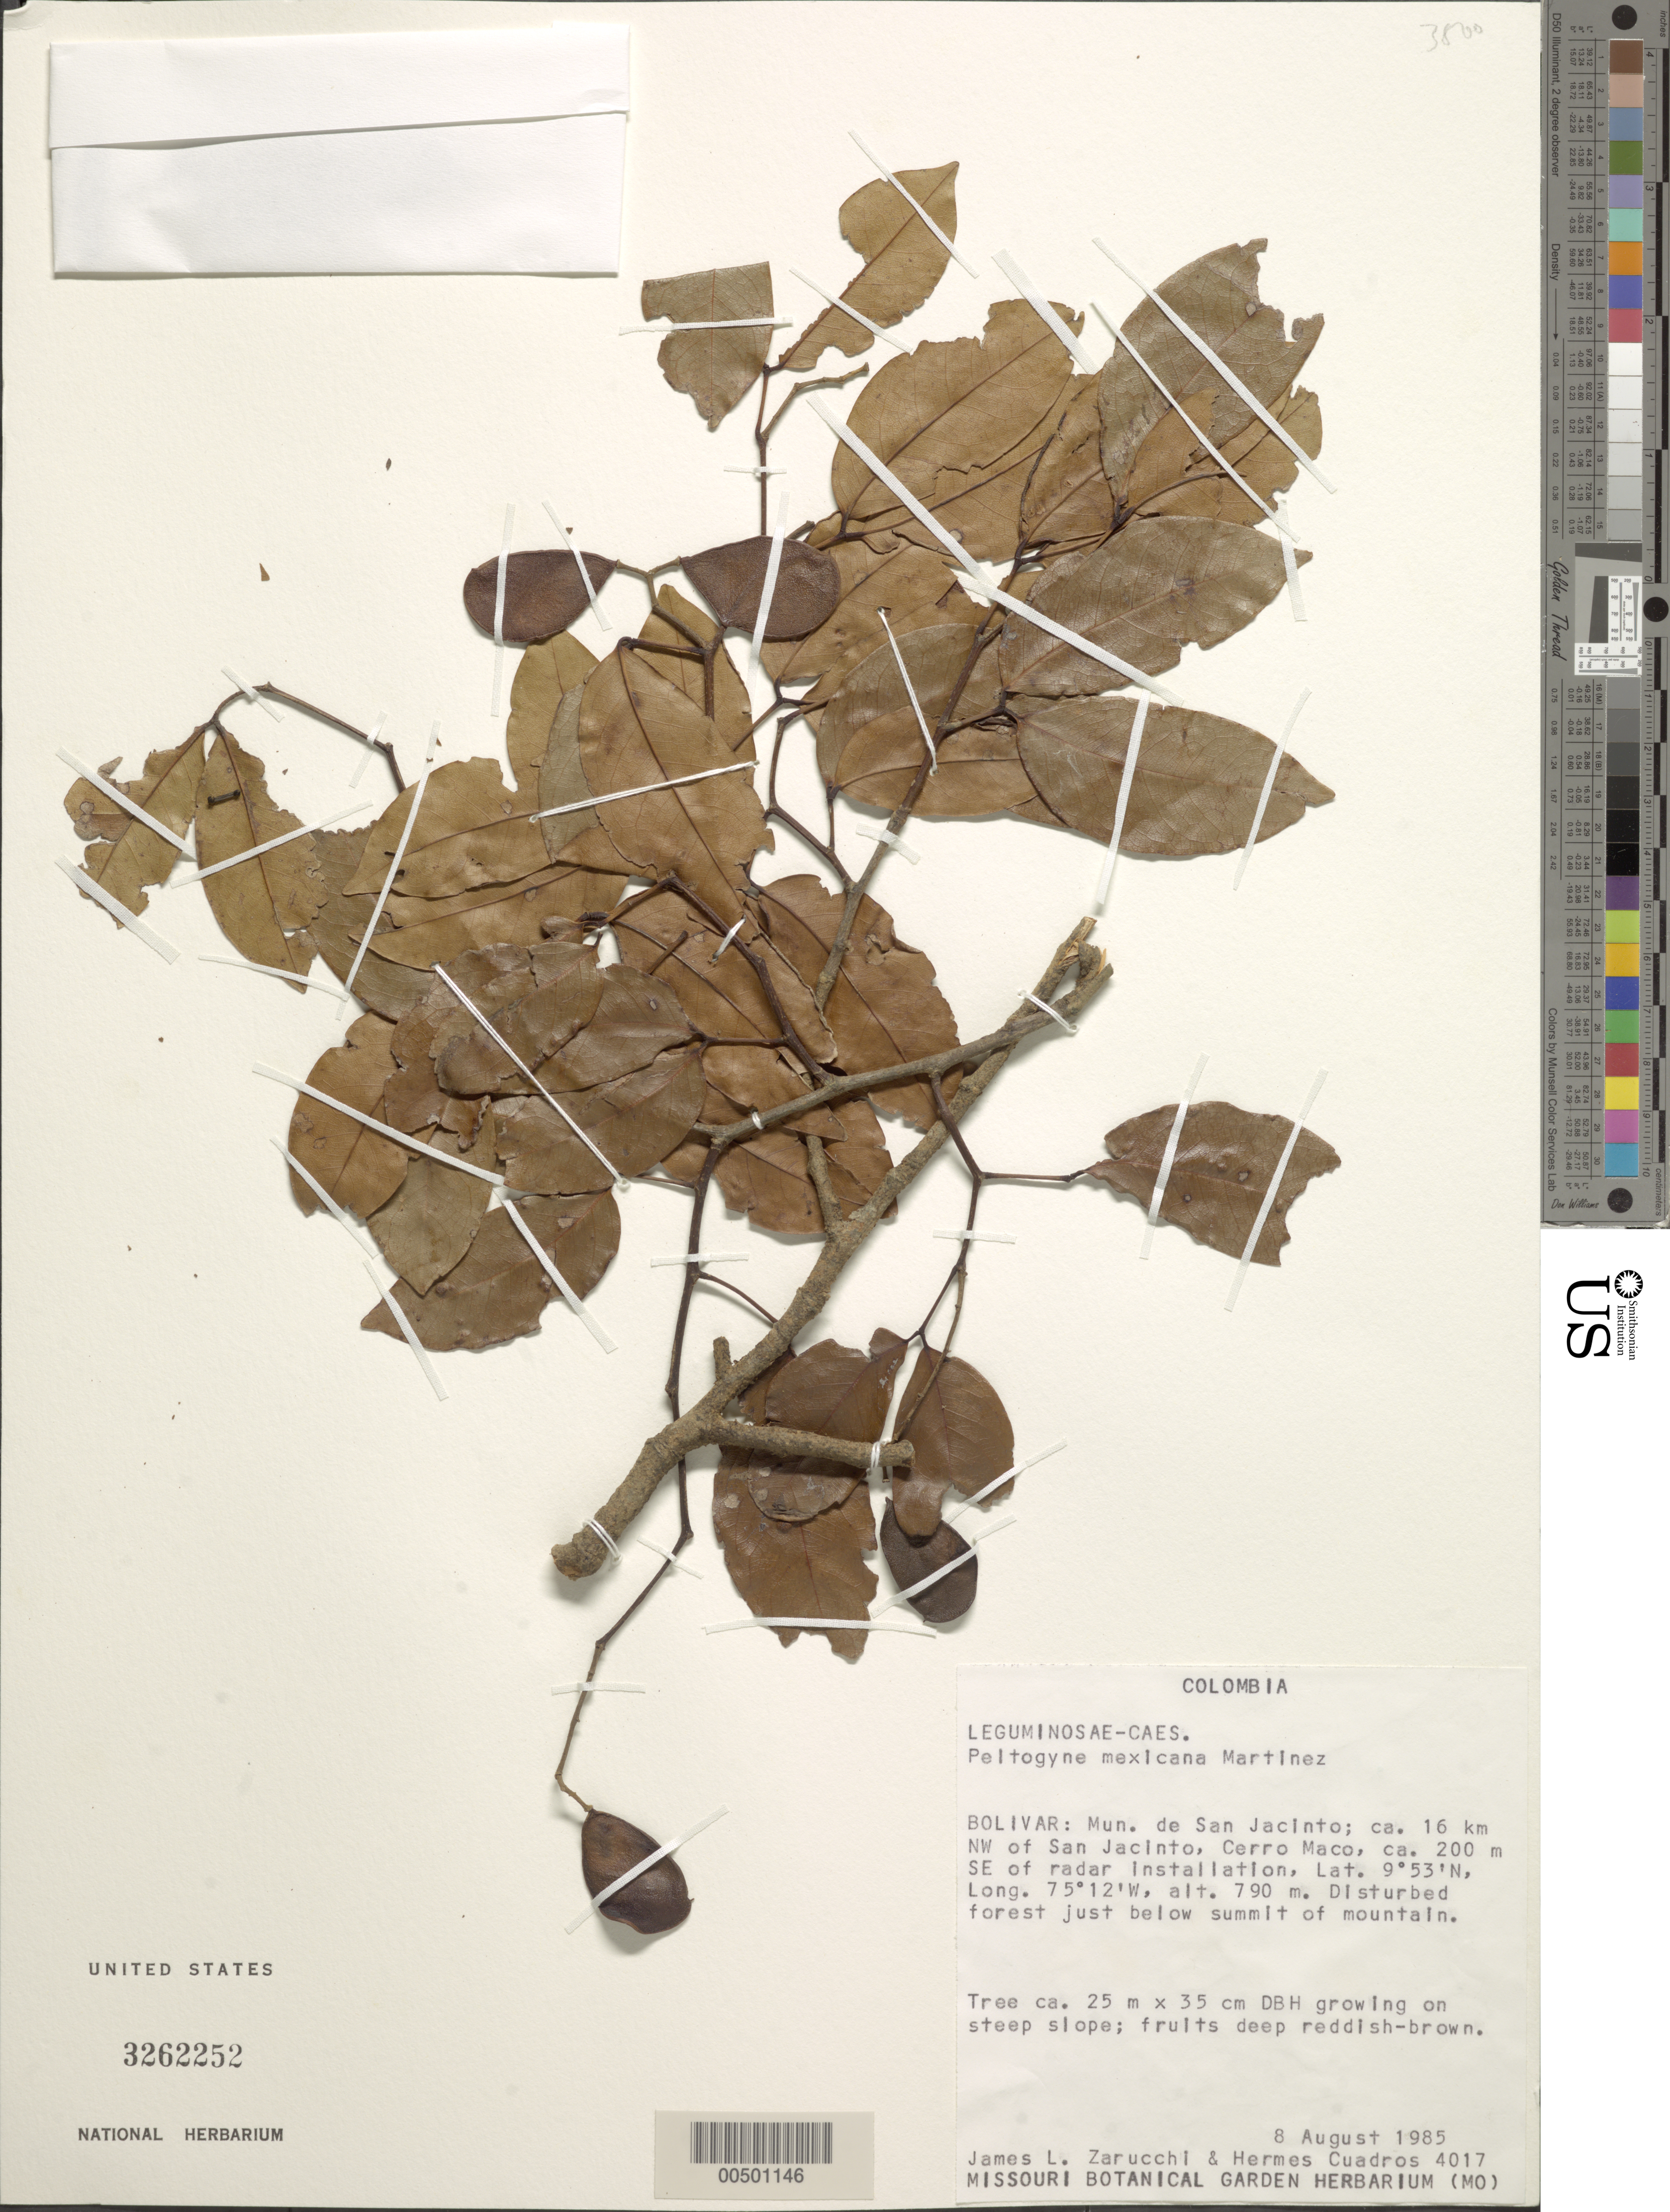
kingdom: Plantae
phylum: Tracheophyta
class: Magnoliopsida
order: Fabales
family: Fabaceae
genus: Peltogyne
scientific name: Peltogyne mexicana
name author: Martínez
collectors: J. L. Zarucchi & H. Cuadros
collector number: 4017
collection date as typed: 08 Aug 1985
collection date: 1985-08-08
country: Colombia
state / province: Bolívar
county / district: San Jacinto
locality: Ca. 16 km NW of San Jacinto, Cerro Maco, ca. 200 m SE of radar installation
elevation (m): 790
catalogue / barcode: US 3262252